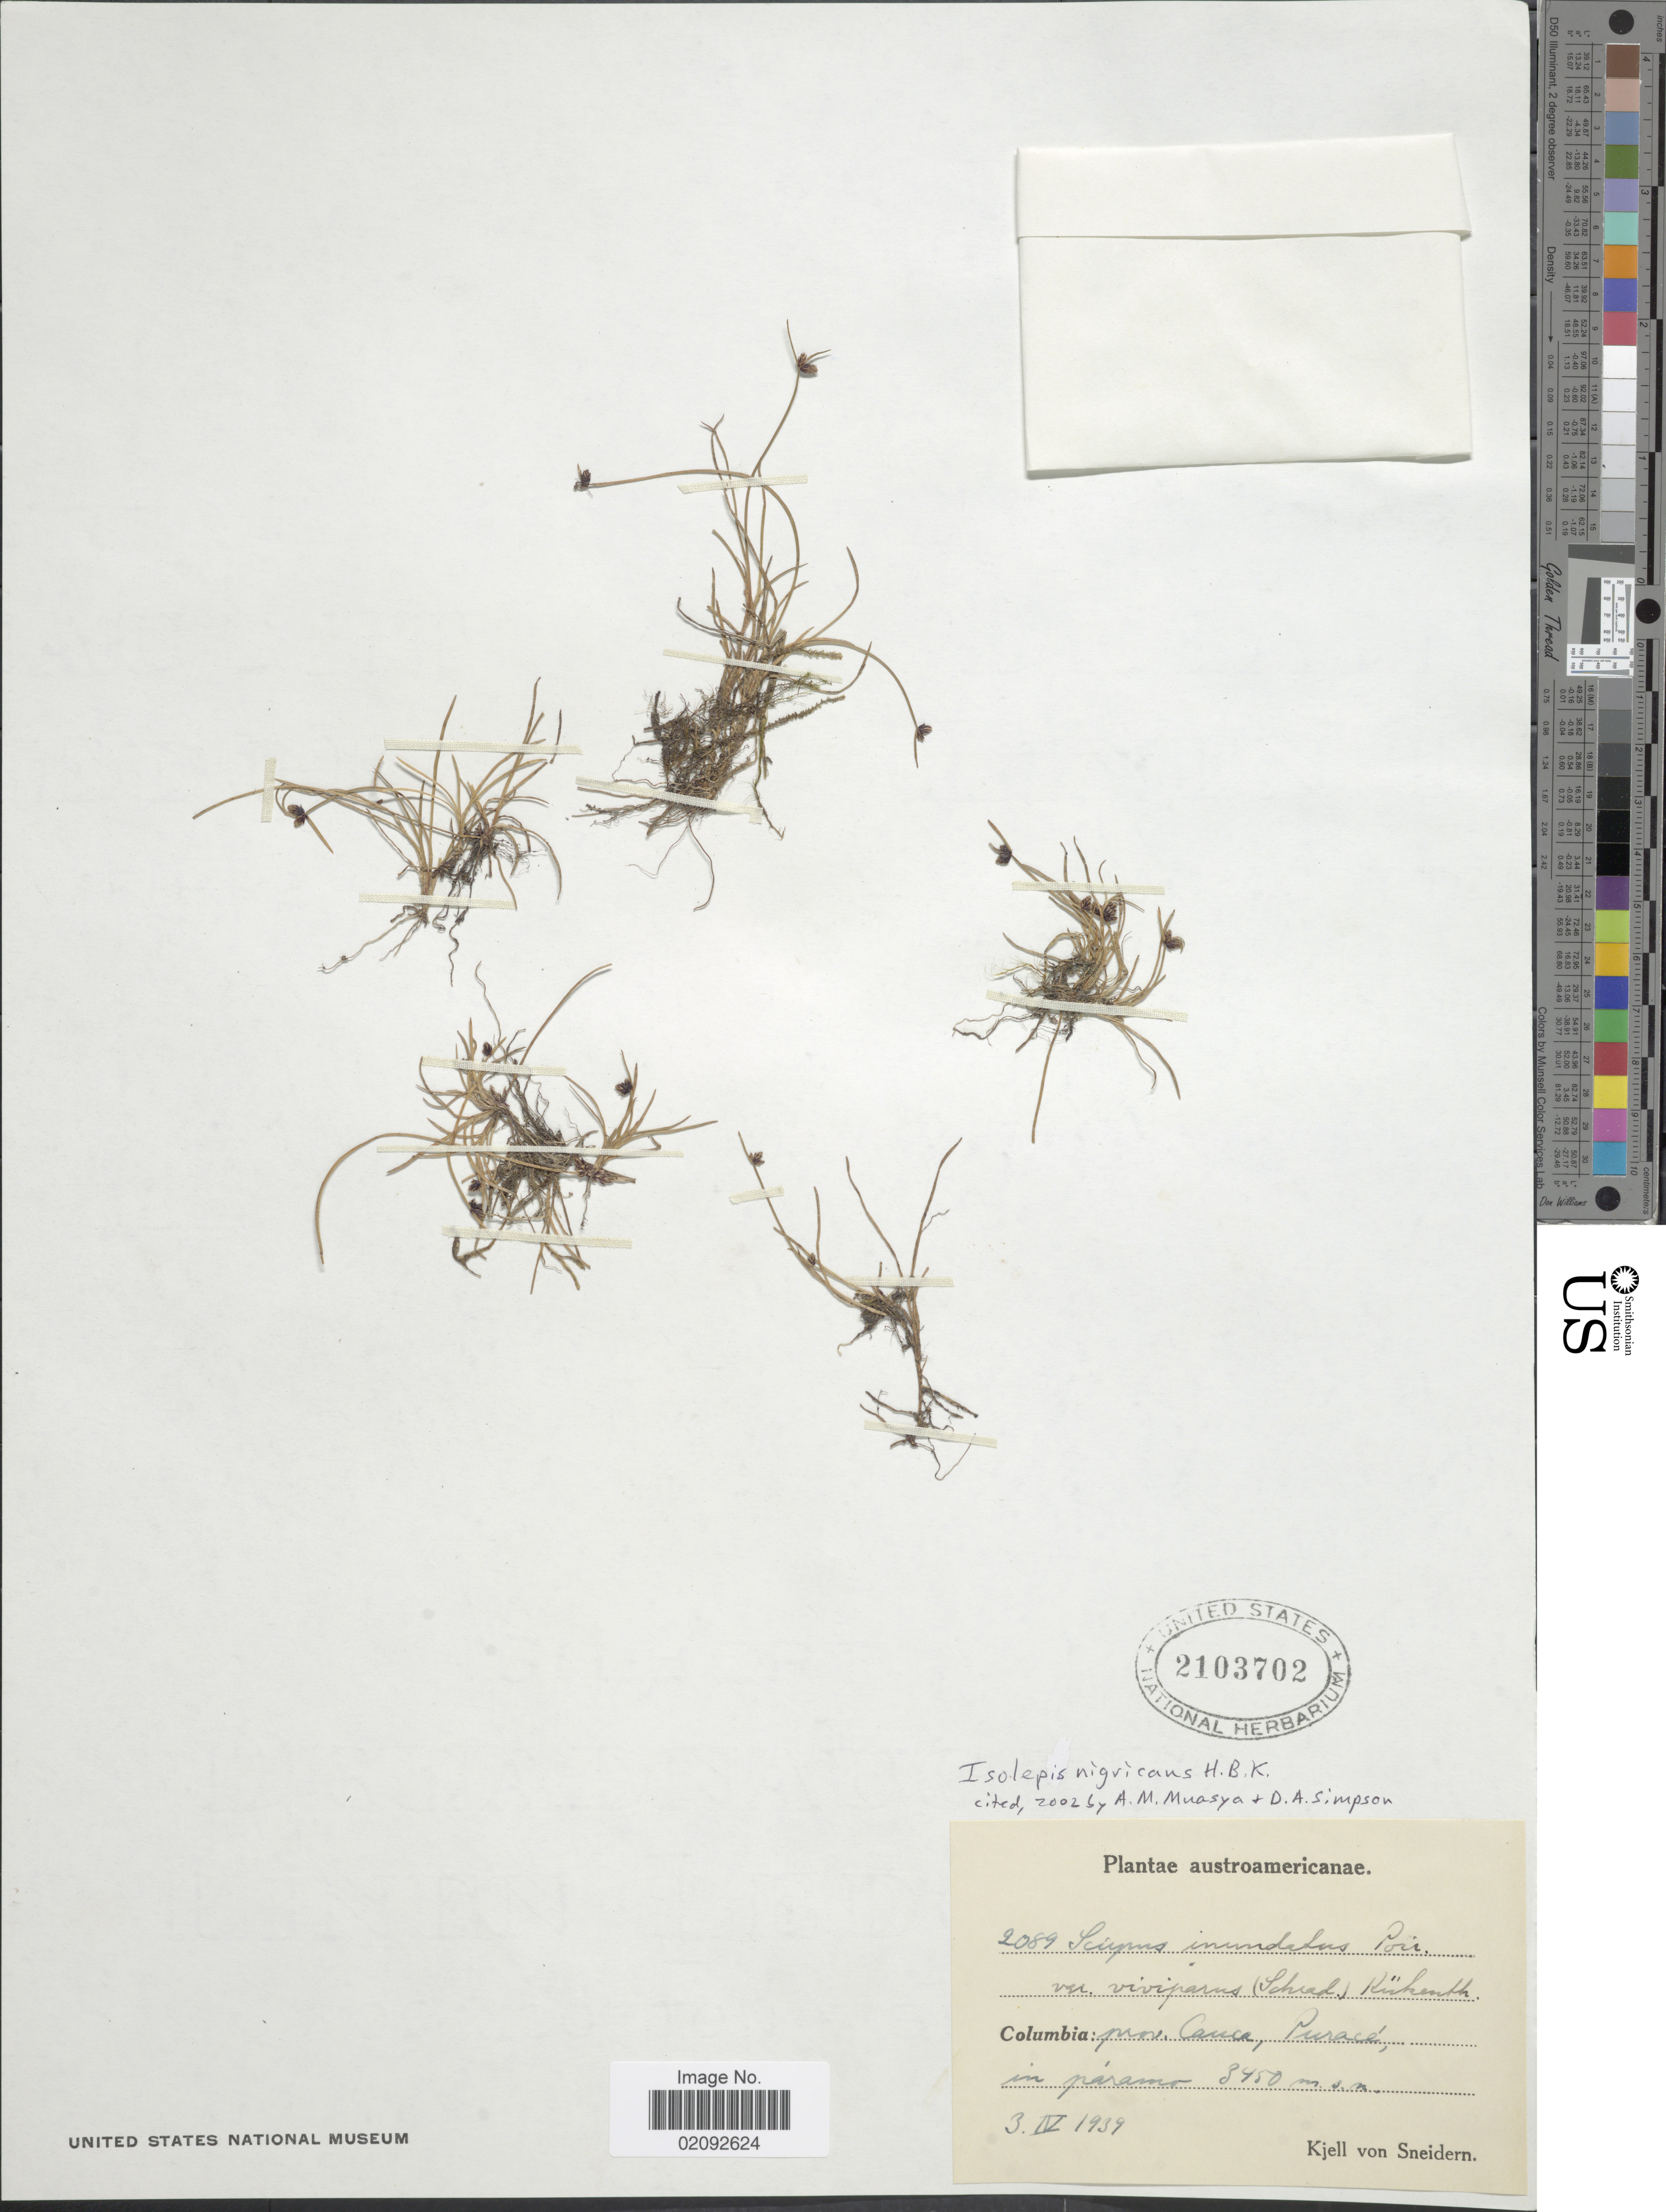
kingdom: Plantae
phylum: Tracheophyta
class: Liliopsida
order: Poales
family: Cyperaceae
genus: Isolepis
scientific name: Isolepis nigricans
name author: Kunth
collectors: K. von Sneidern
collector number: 2089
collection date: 1939-04-03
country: Colombia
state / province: Cauca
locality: Puracé, in paramo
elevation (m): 3450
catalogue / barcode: US 2103702